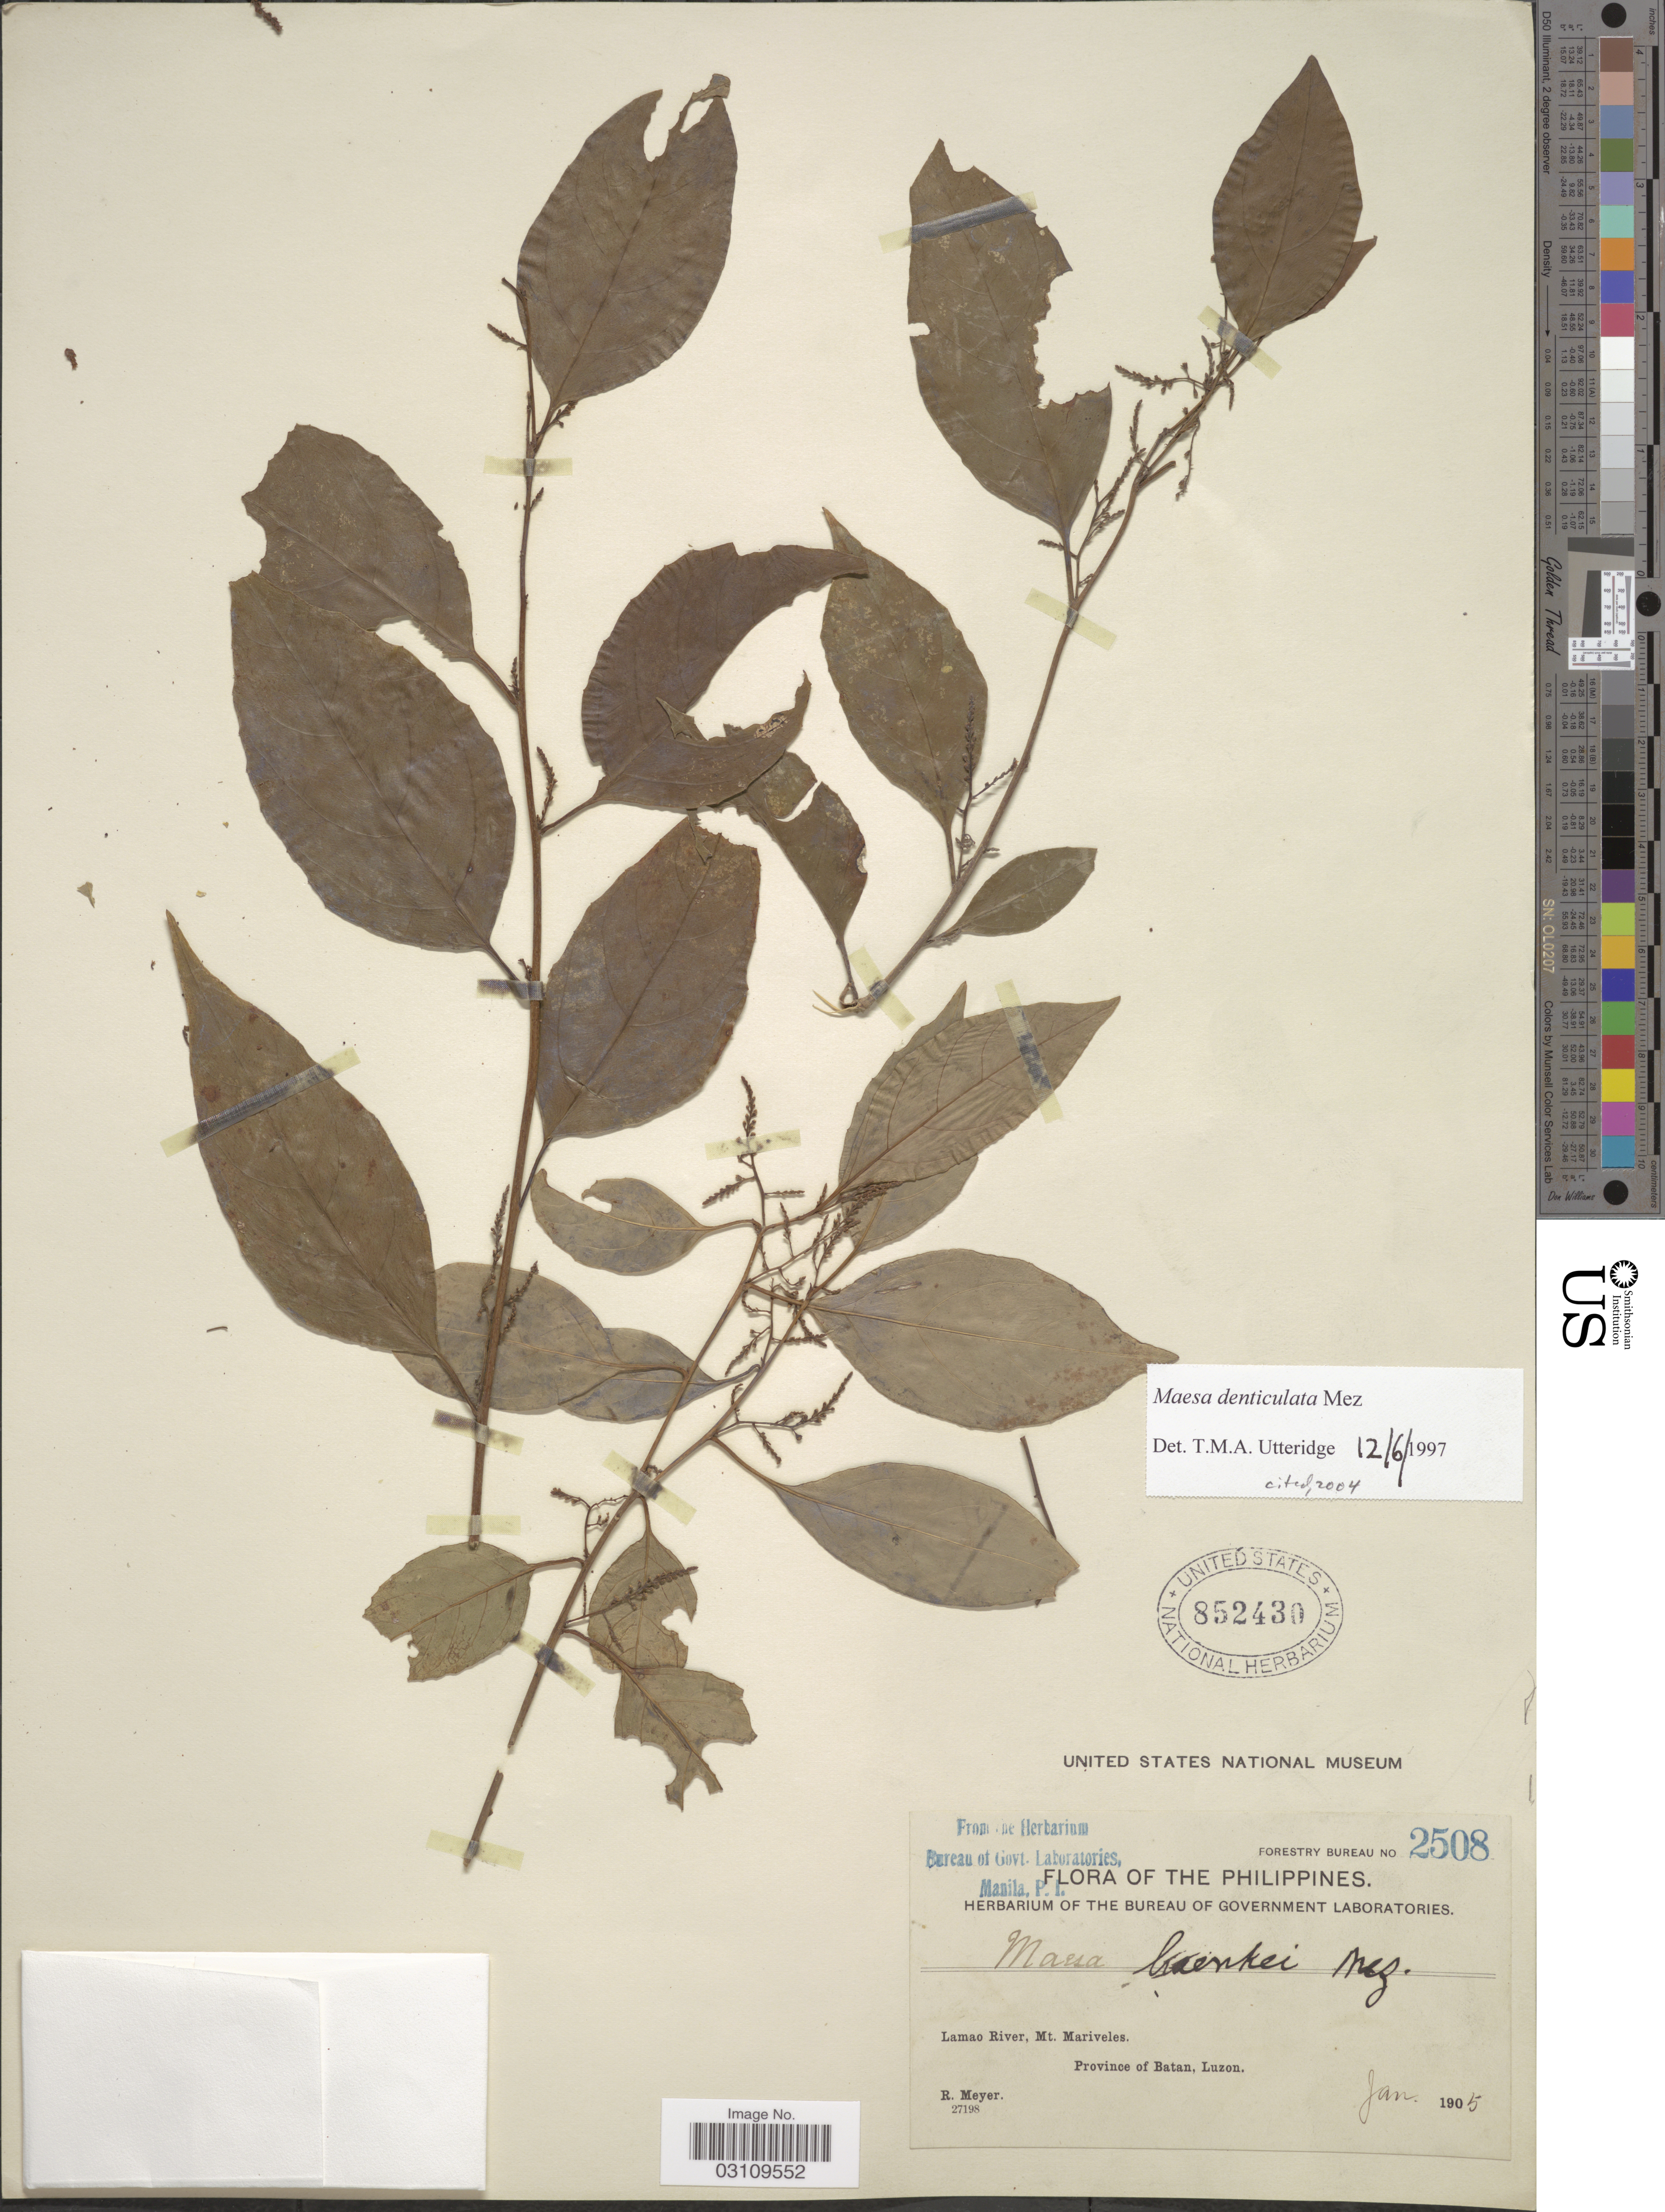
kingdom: Plantae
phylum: Tracheophyta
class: Magnoliopsida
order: Ericales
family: Primulaceae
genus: Maesa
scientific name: Maesa denticulata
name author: Mez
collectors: R. Meyer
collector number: Forestry Bureau 2508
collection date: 1905-01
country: Philippines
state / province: Cagayan Valley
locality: Lamao River, Mt. Mariveles, Province of Batan, Luzon.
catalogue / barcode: US 852430